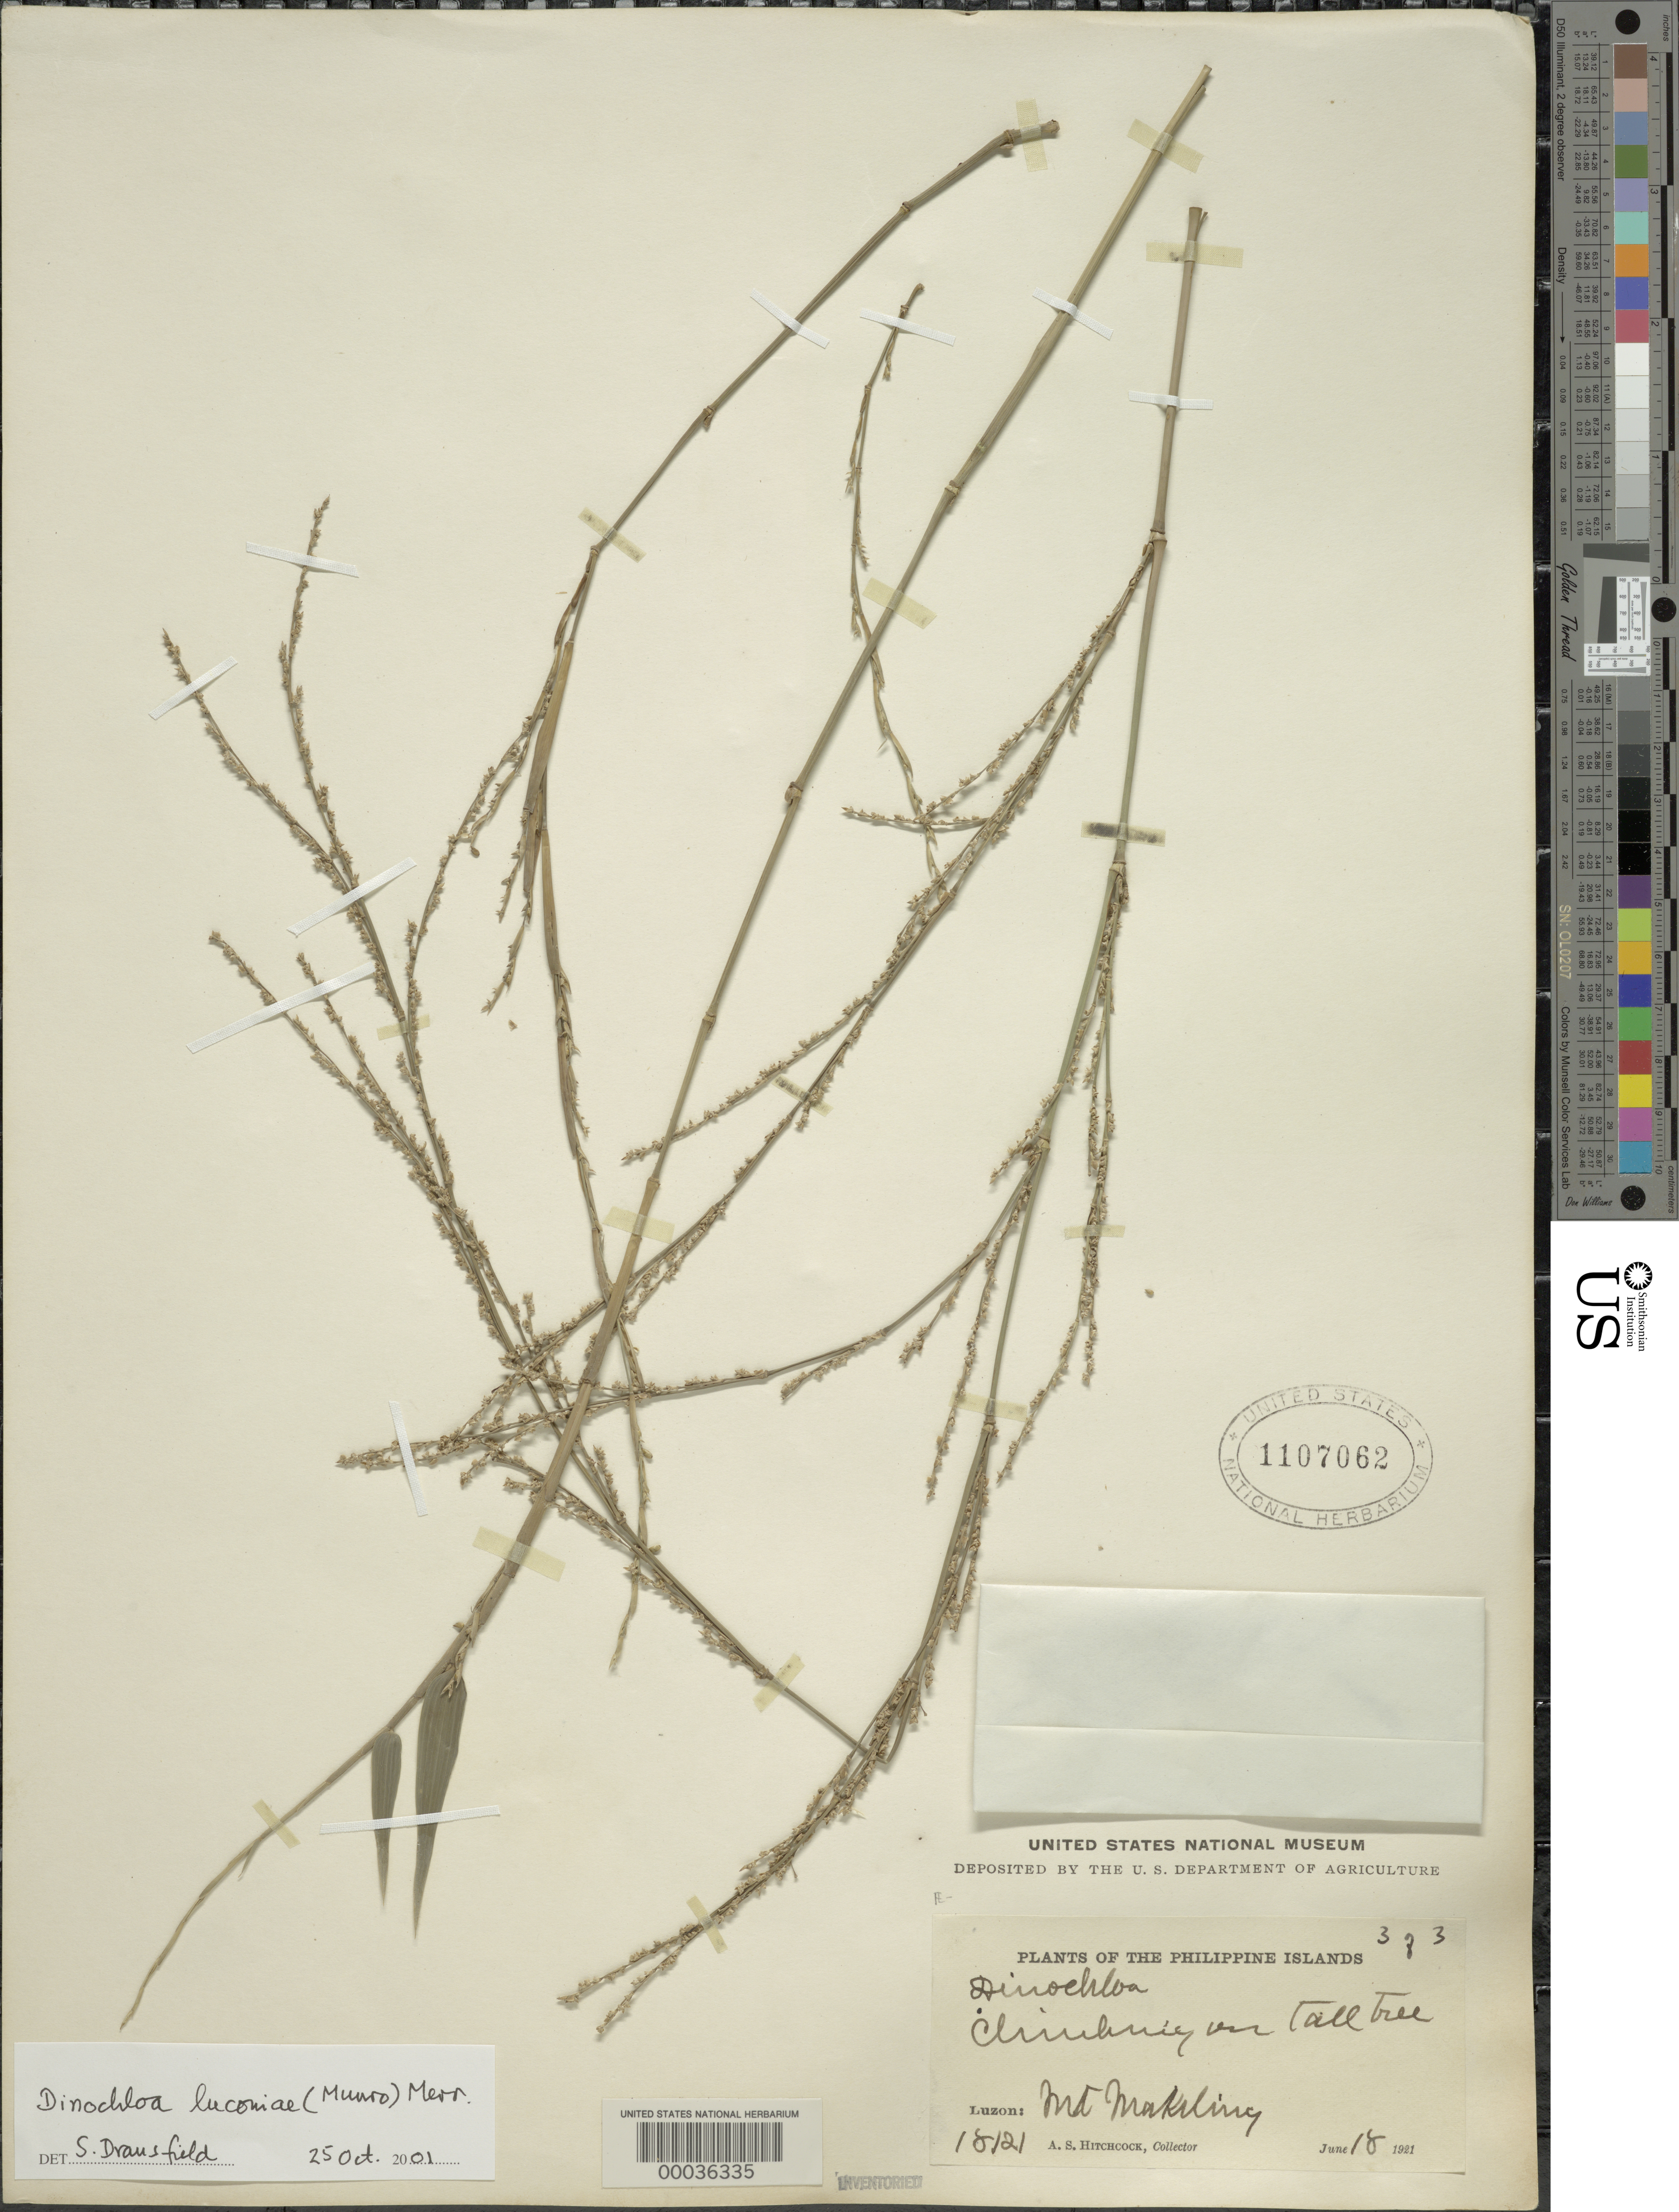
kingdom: Plantae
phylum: Tracheophyta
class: Liliopsida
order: Poales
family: Poaceae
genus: Dinochloa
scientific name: Dinochloa luconiae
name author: (Munro) Merr.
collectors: A. S. Hitchcock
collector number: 18121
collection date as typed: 18 Jun 1921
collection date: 1921-06-18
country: Philippines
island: Luzon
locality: Mt. Makiling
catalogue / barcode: US 1107062